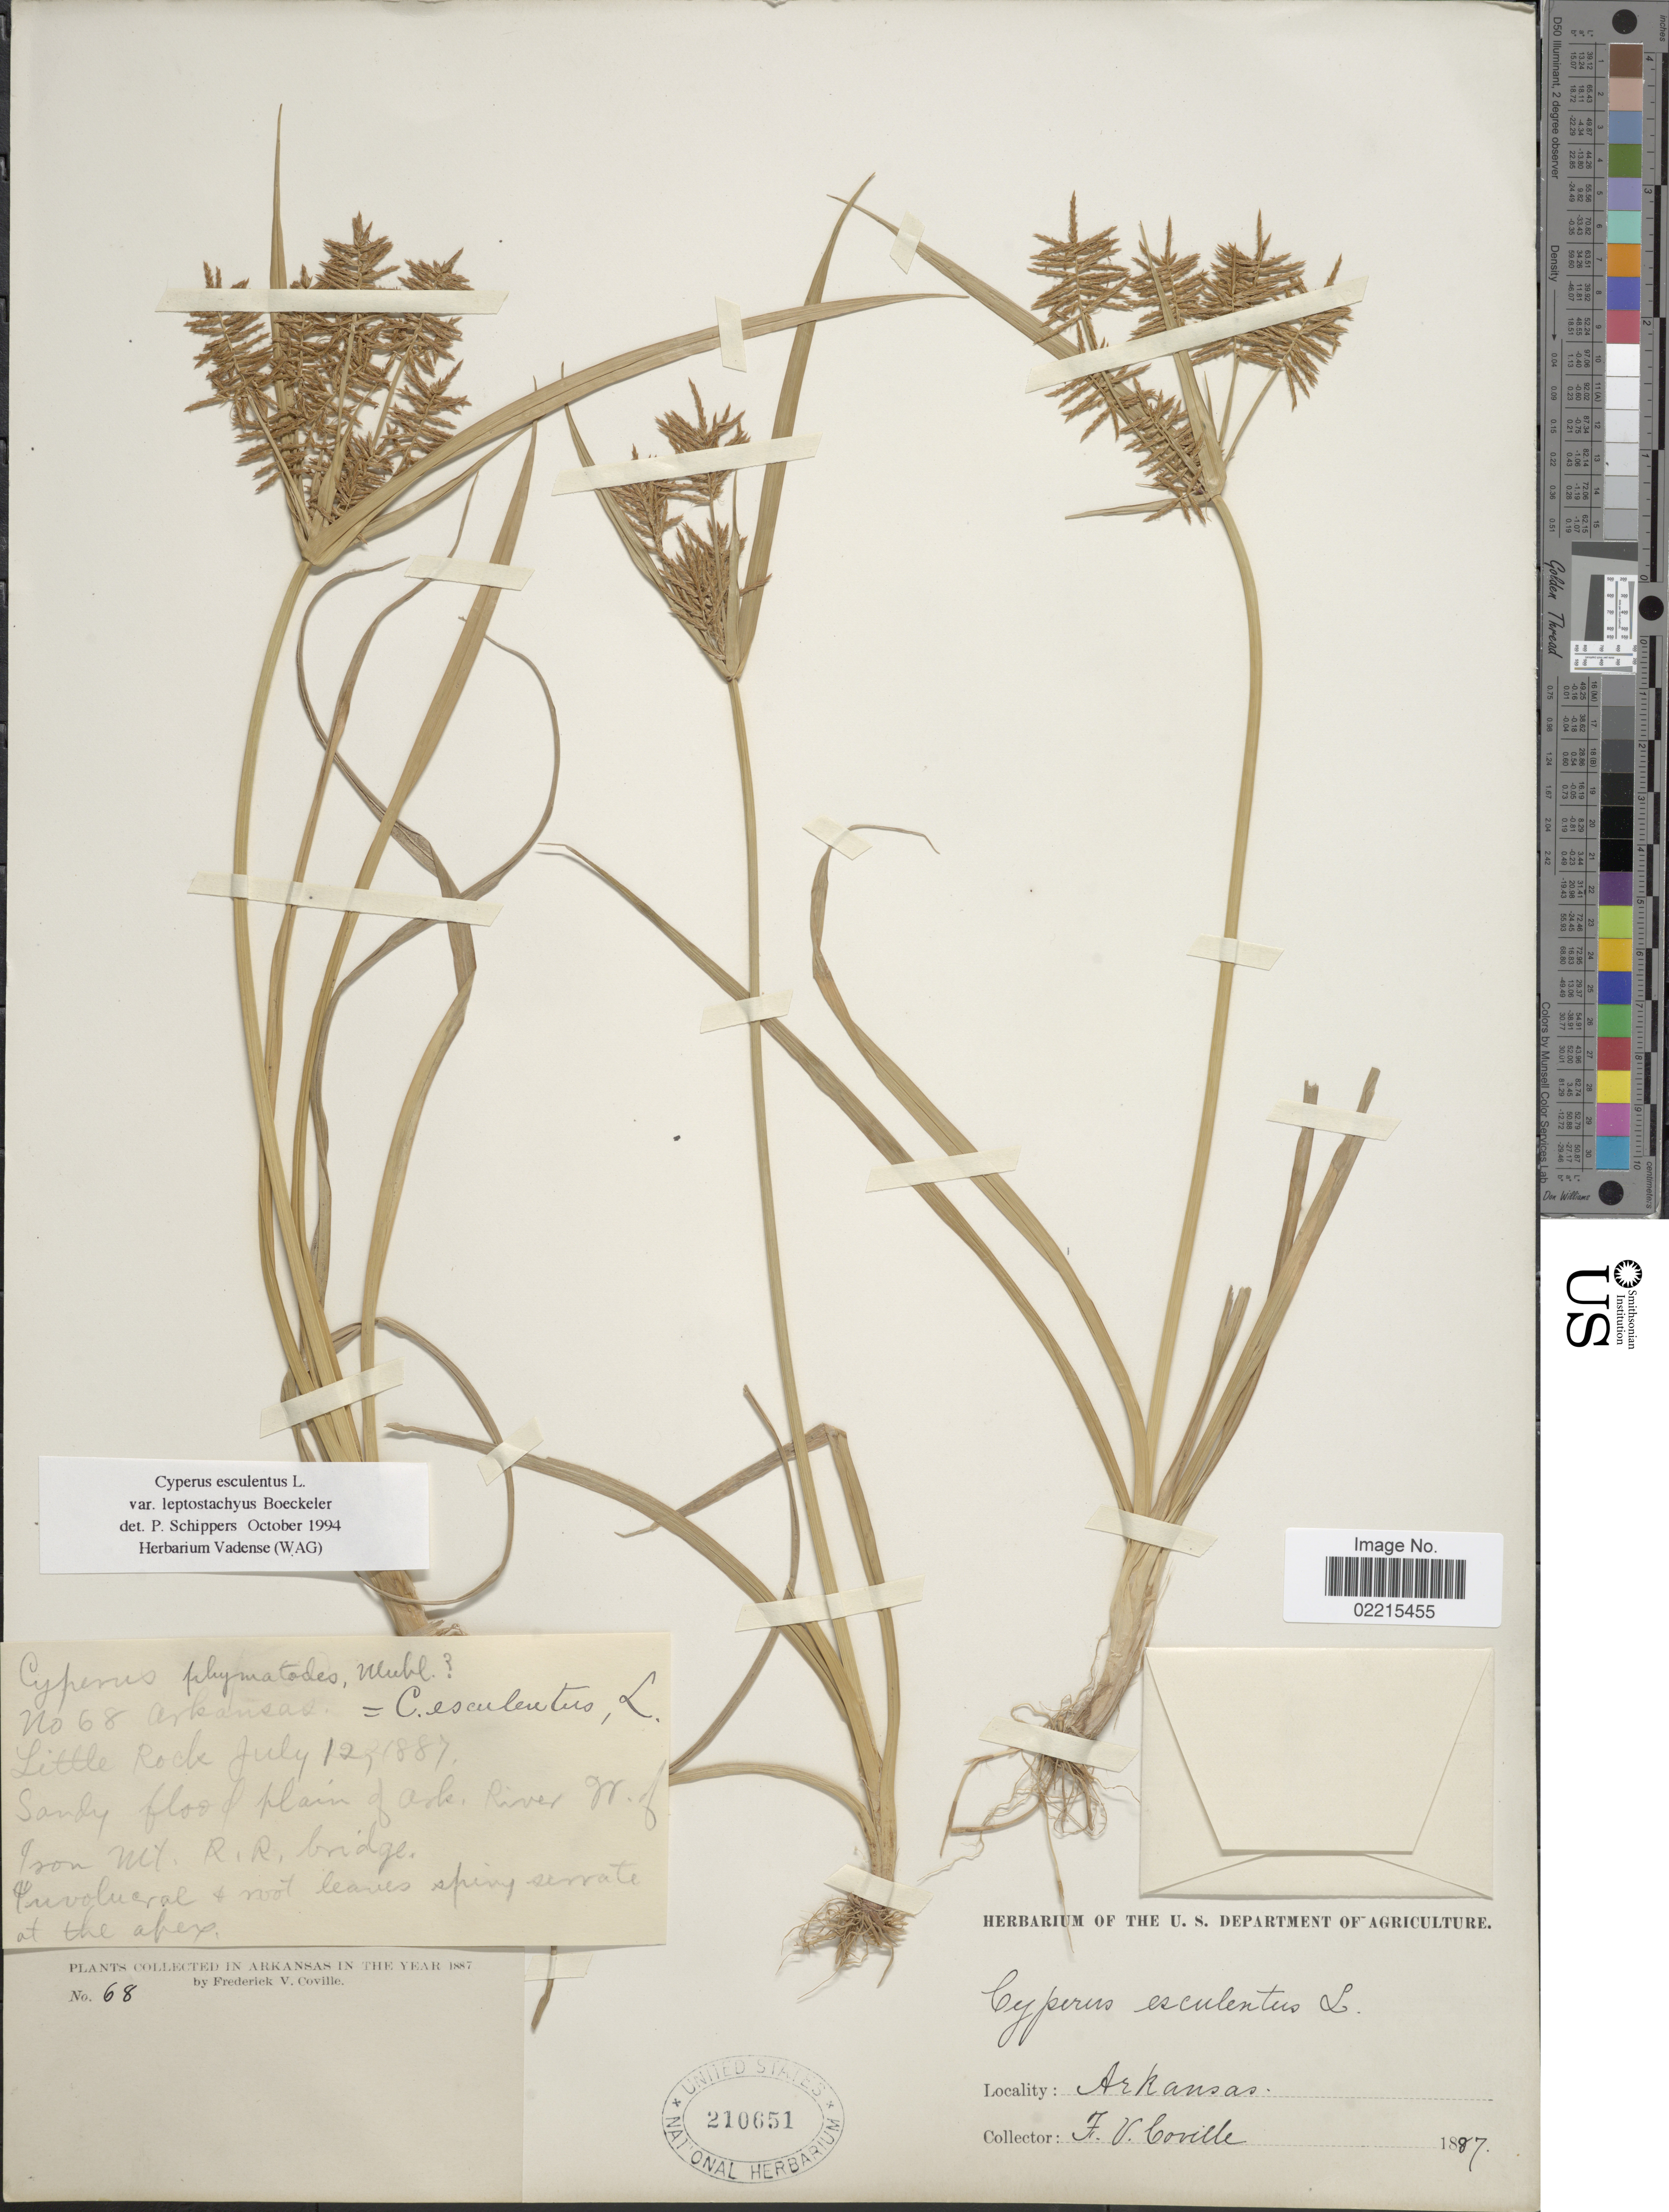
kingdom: Plantae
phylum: Tracheophyta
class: Liliopsida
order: Poales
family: Cyperaceae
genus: Cyperus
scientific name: Cyperus esculentus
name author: L.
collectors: F. V. Coville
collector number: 68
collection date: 1887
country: United States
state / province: Arkansas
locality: Sandy flood plain of Ark, River W of Ison Mt R.R. bridge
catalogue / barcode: US 210651